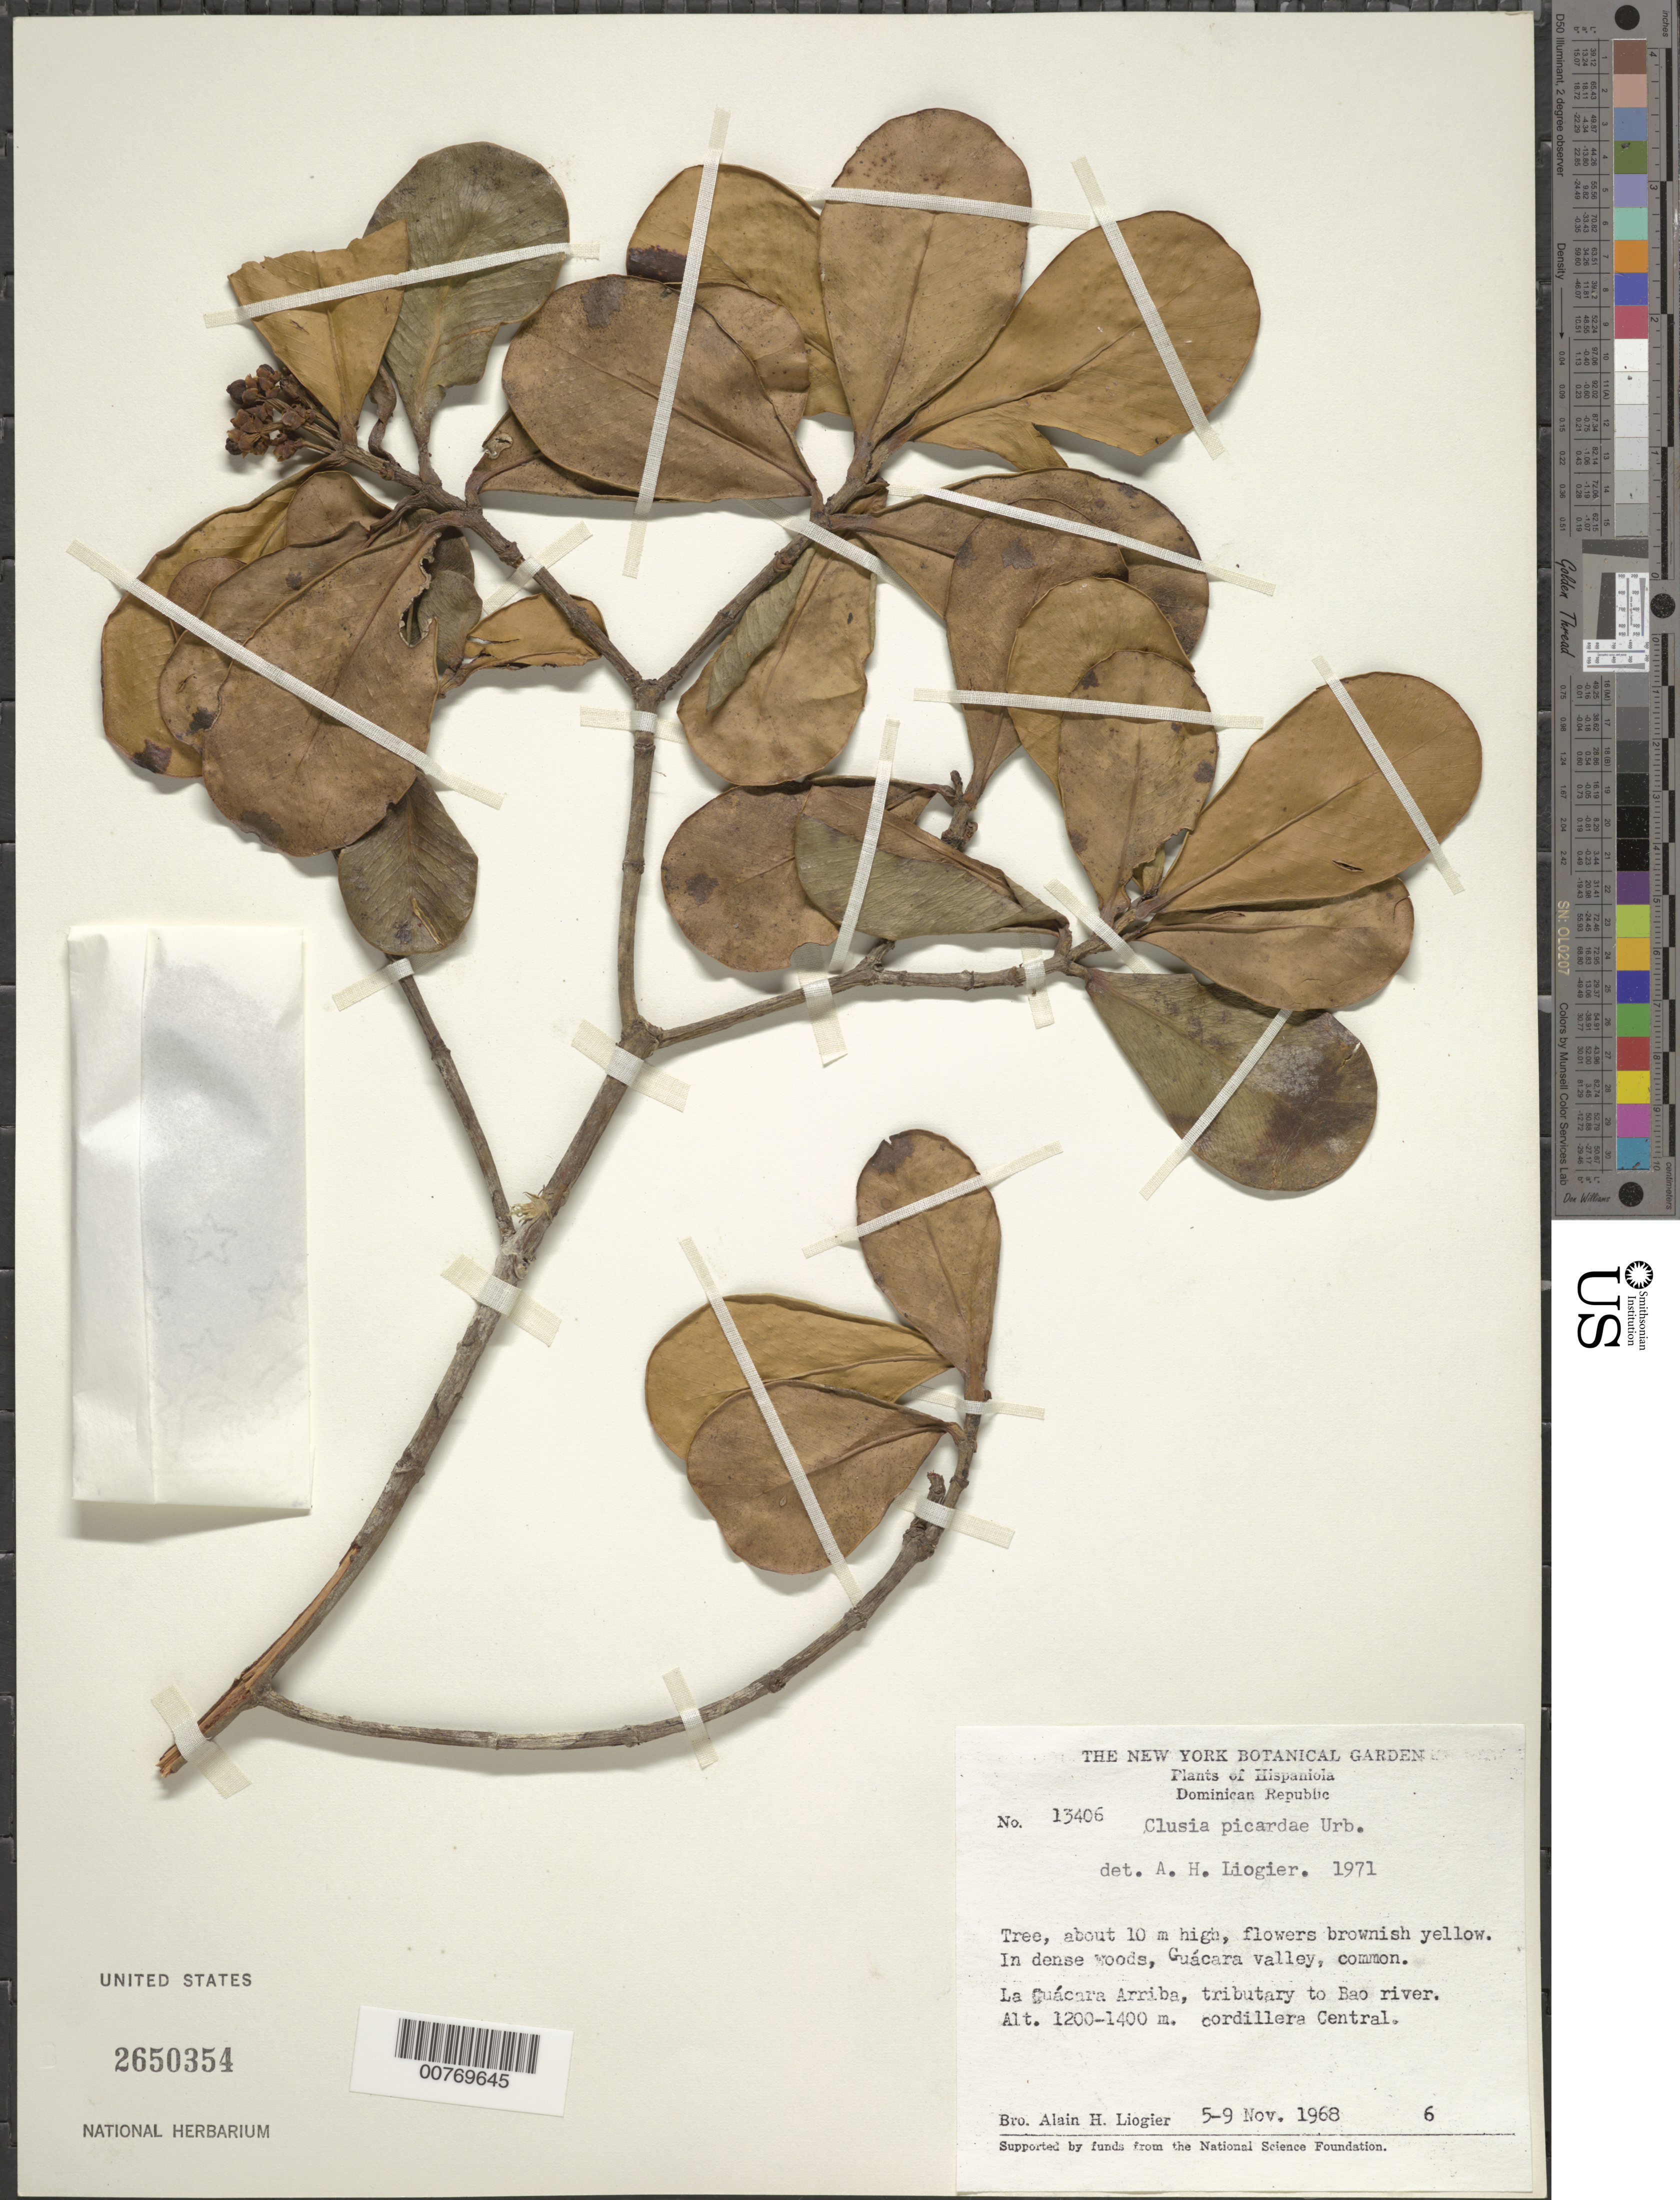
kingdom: Plantae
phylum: Tracheophyta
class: Magnoliopsida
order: Malpighiales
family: Clusiaceae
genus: Clusia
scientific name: Clusia picardae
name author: Urb.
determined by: Liogier, Alain H.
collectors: A. H. Liogier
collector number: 13406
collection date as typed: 05 Nov 1968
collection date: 1968-11-05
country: Dominican Republic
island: Hispaniola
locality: La Guácara Arriba, tributary to Bao river, Cordillera Central.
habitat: In dense woods, Guácara valley, common.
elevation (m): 1200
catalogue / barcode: US 2650354